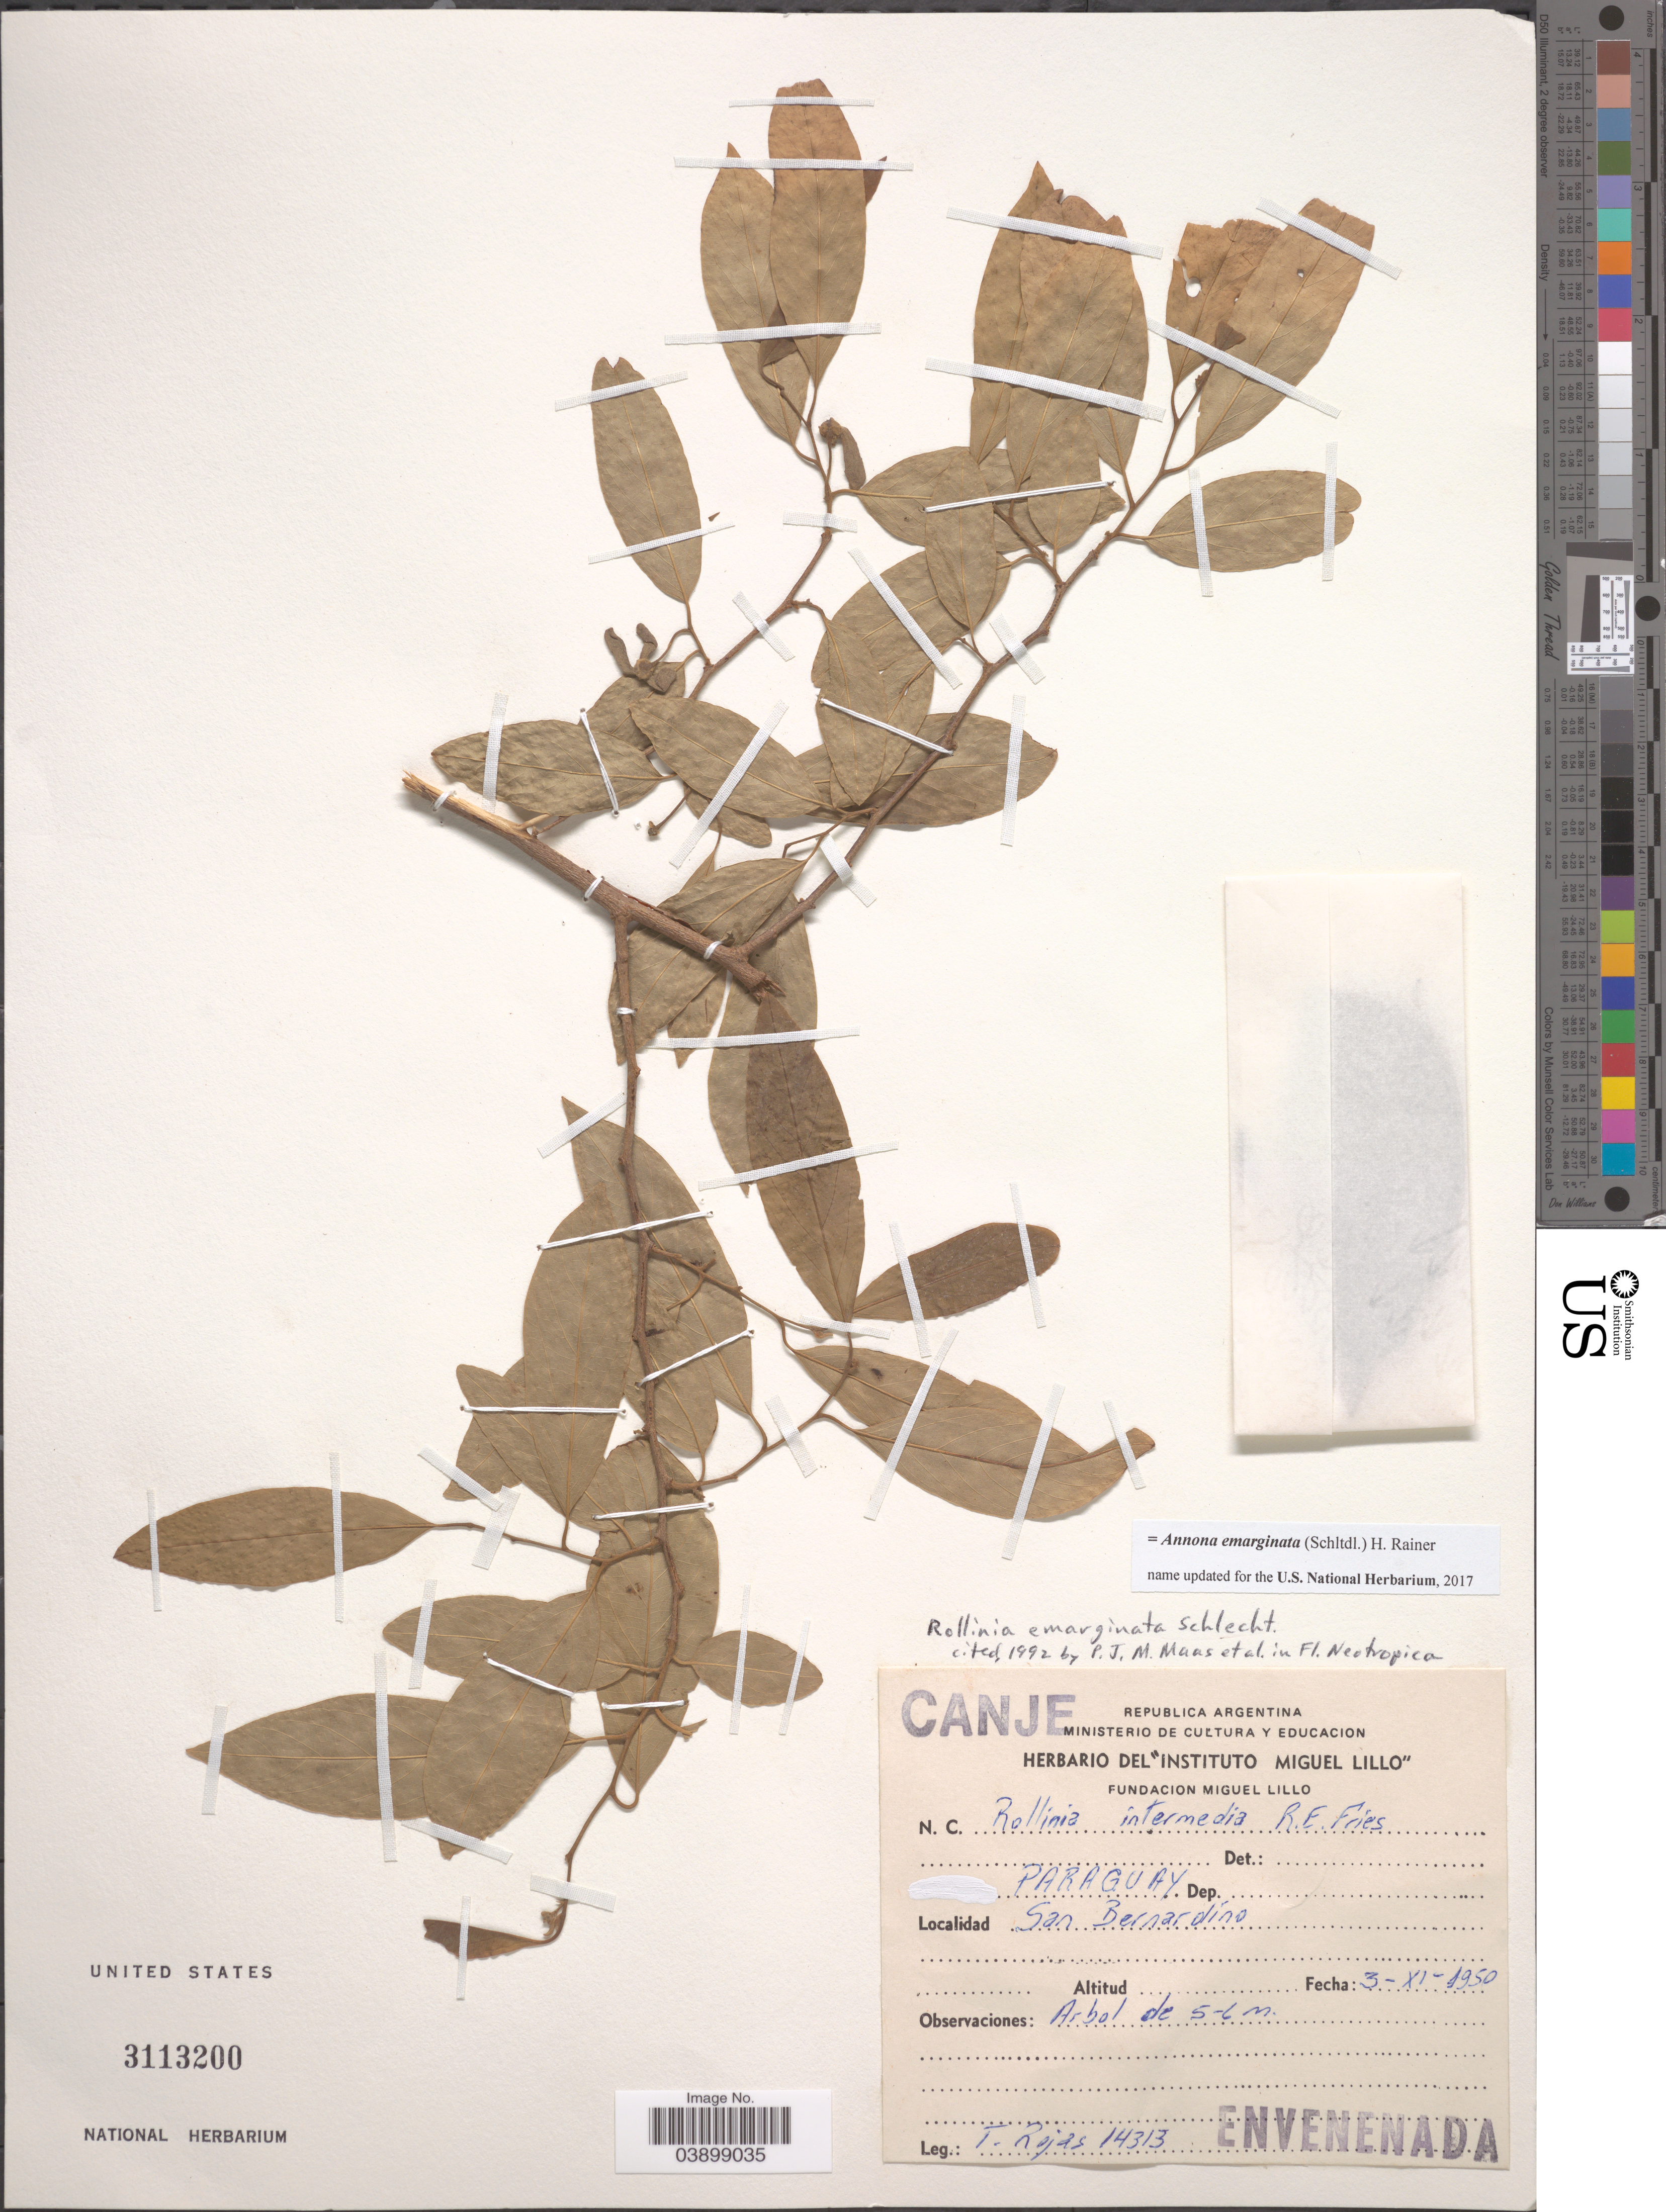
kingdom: Plantae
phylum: Tracheophyta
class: Magnoliopsida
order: Magnoliales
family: Annonaceae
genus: Annona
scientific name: Annona emarginata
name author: (Schltdl.) H. Rainer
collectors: F. Rojas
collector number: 14313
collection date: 1950-11-03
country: Paraguay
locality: San Bernardino.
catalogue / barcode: US 3113200